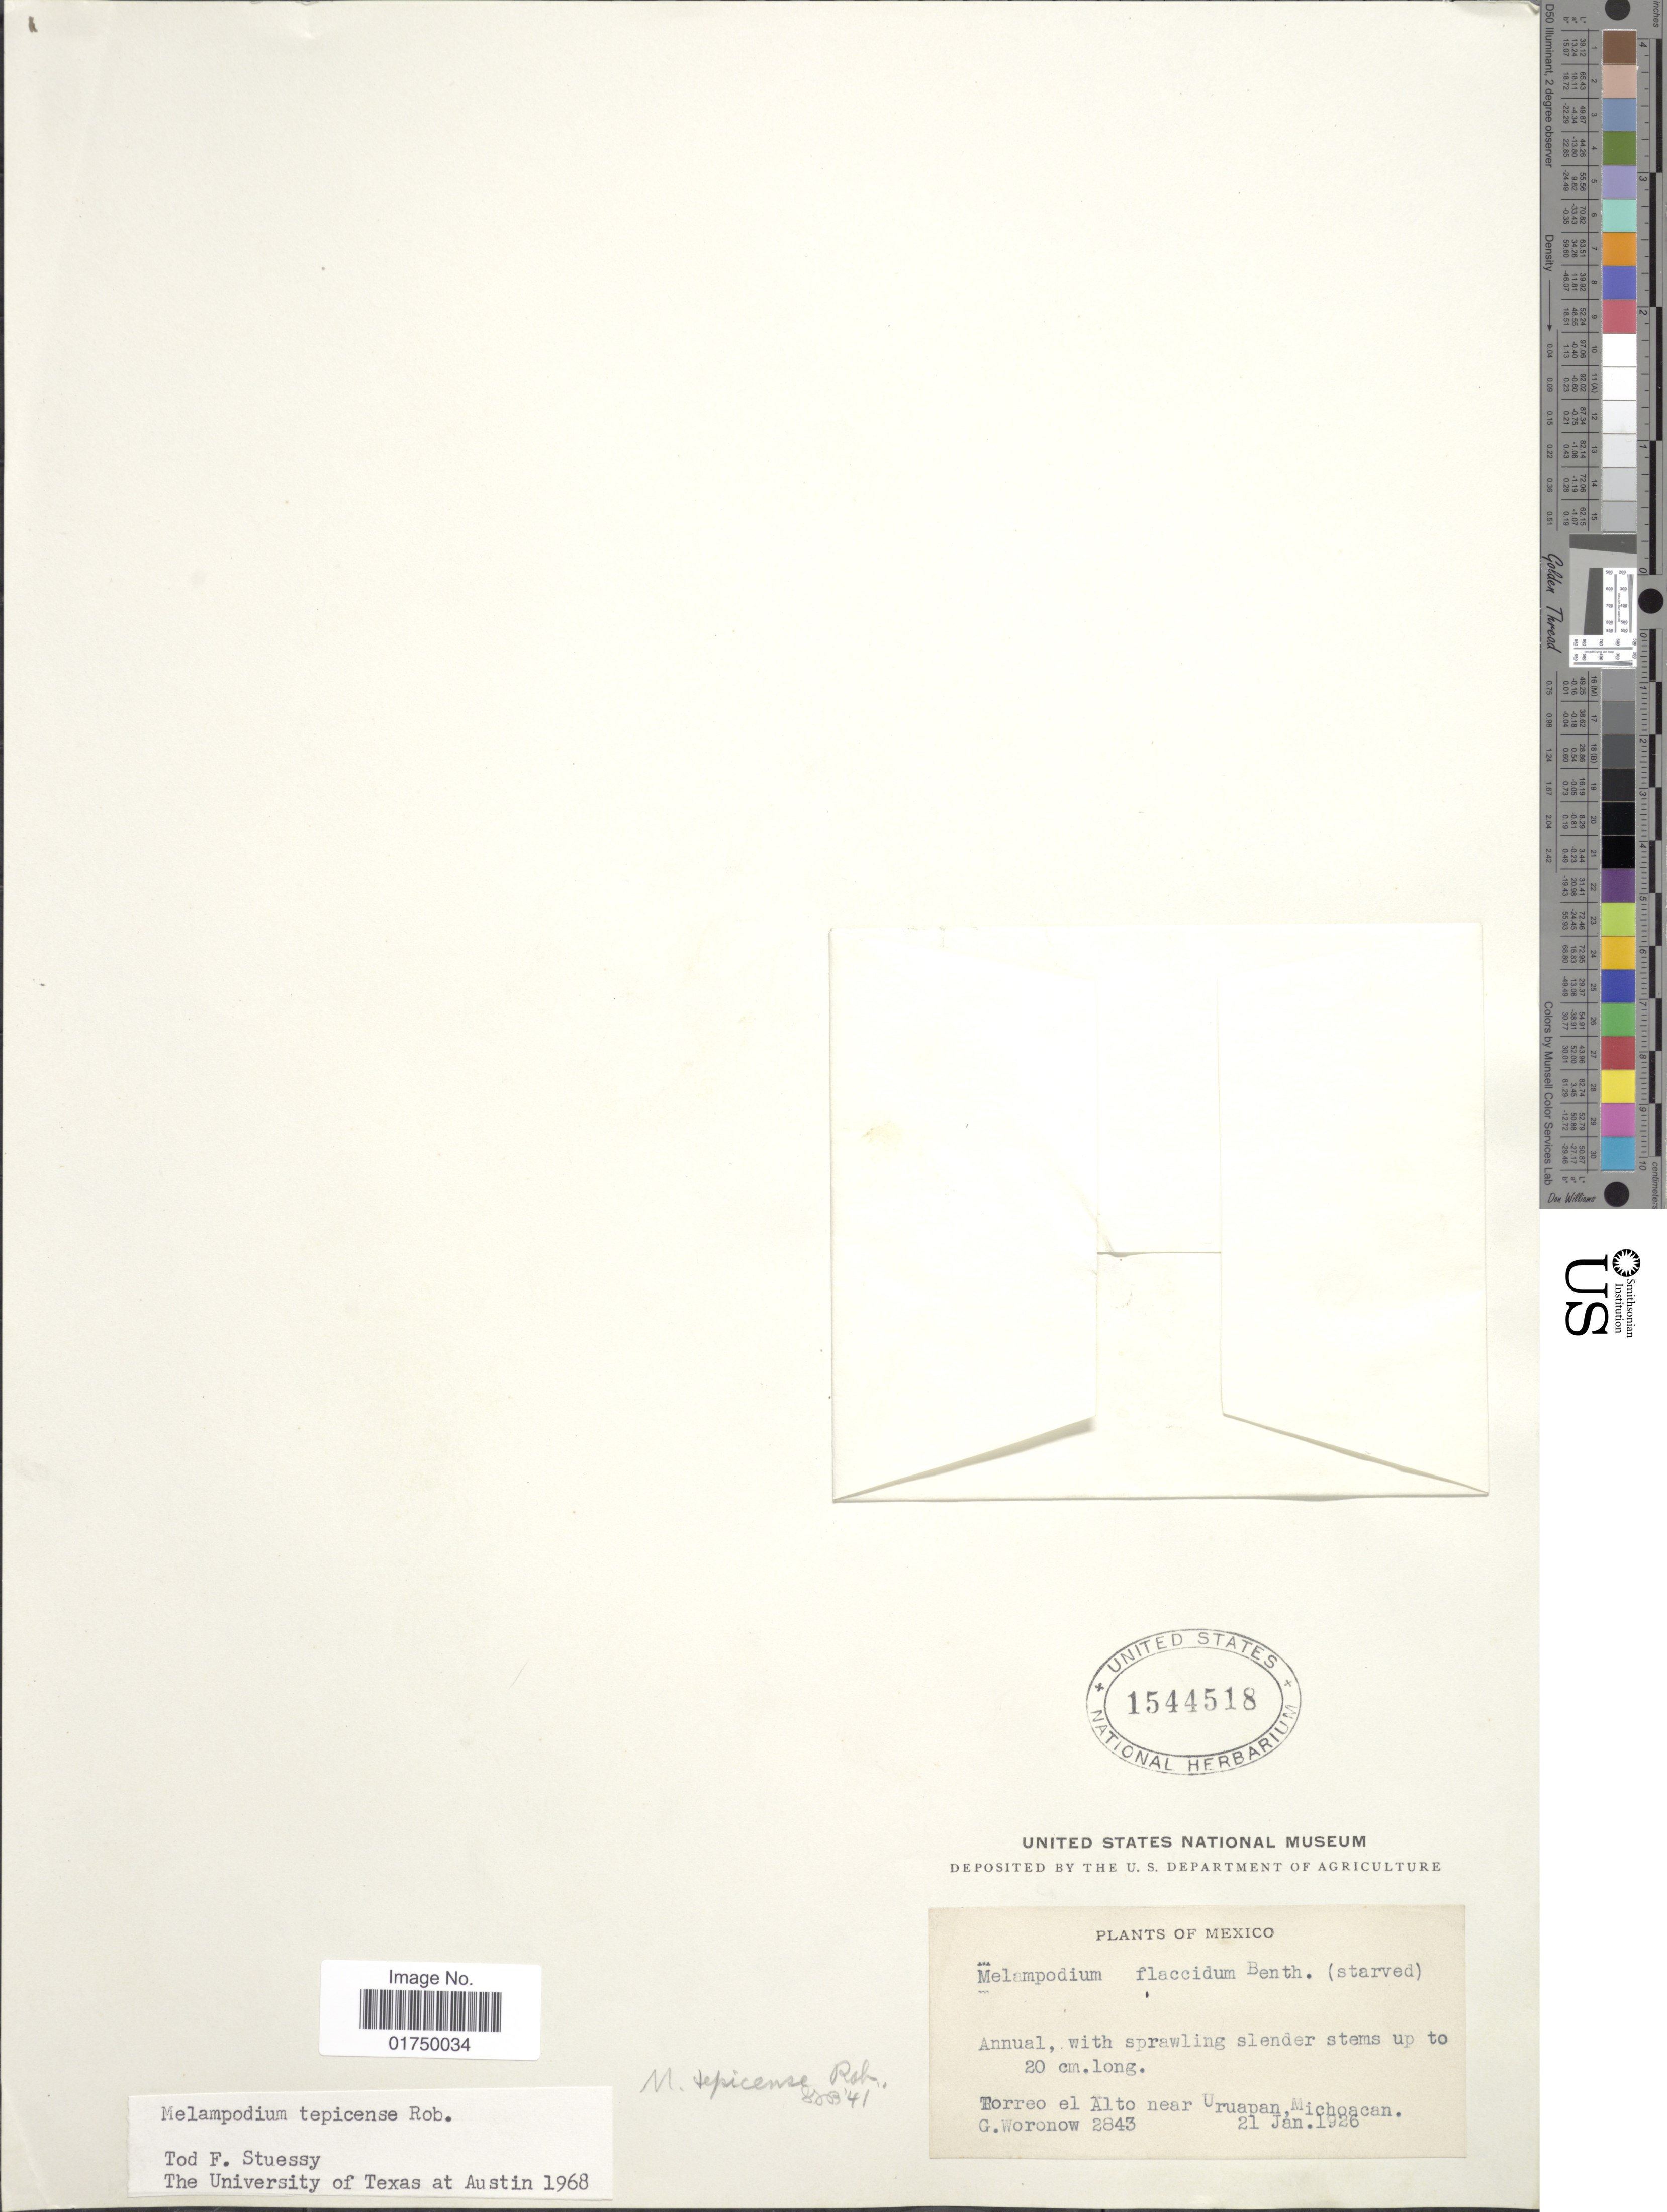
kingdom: Plantae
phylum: Tracheophyta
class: Magnoliopsida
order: Asterales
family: Asteraceae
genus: Melampodium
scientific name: Melampodium tepicense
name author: B.L. Rob.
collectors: G. Woronow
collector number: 2843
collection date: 1926-01-21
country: Mexico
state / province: Michoacán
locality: Torreo el Alto near Uruapan, Michoacan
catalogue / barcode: US 1544518